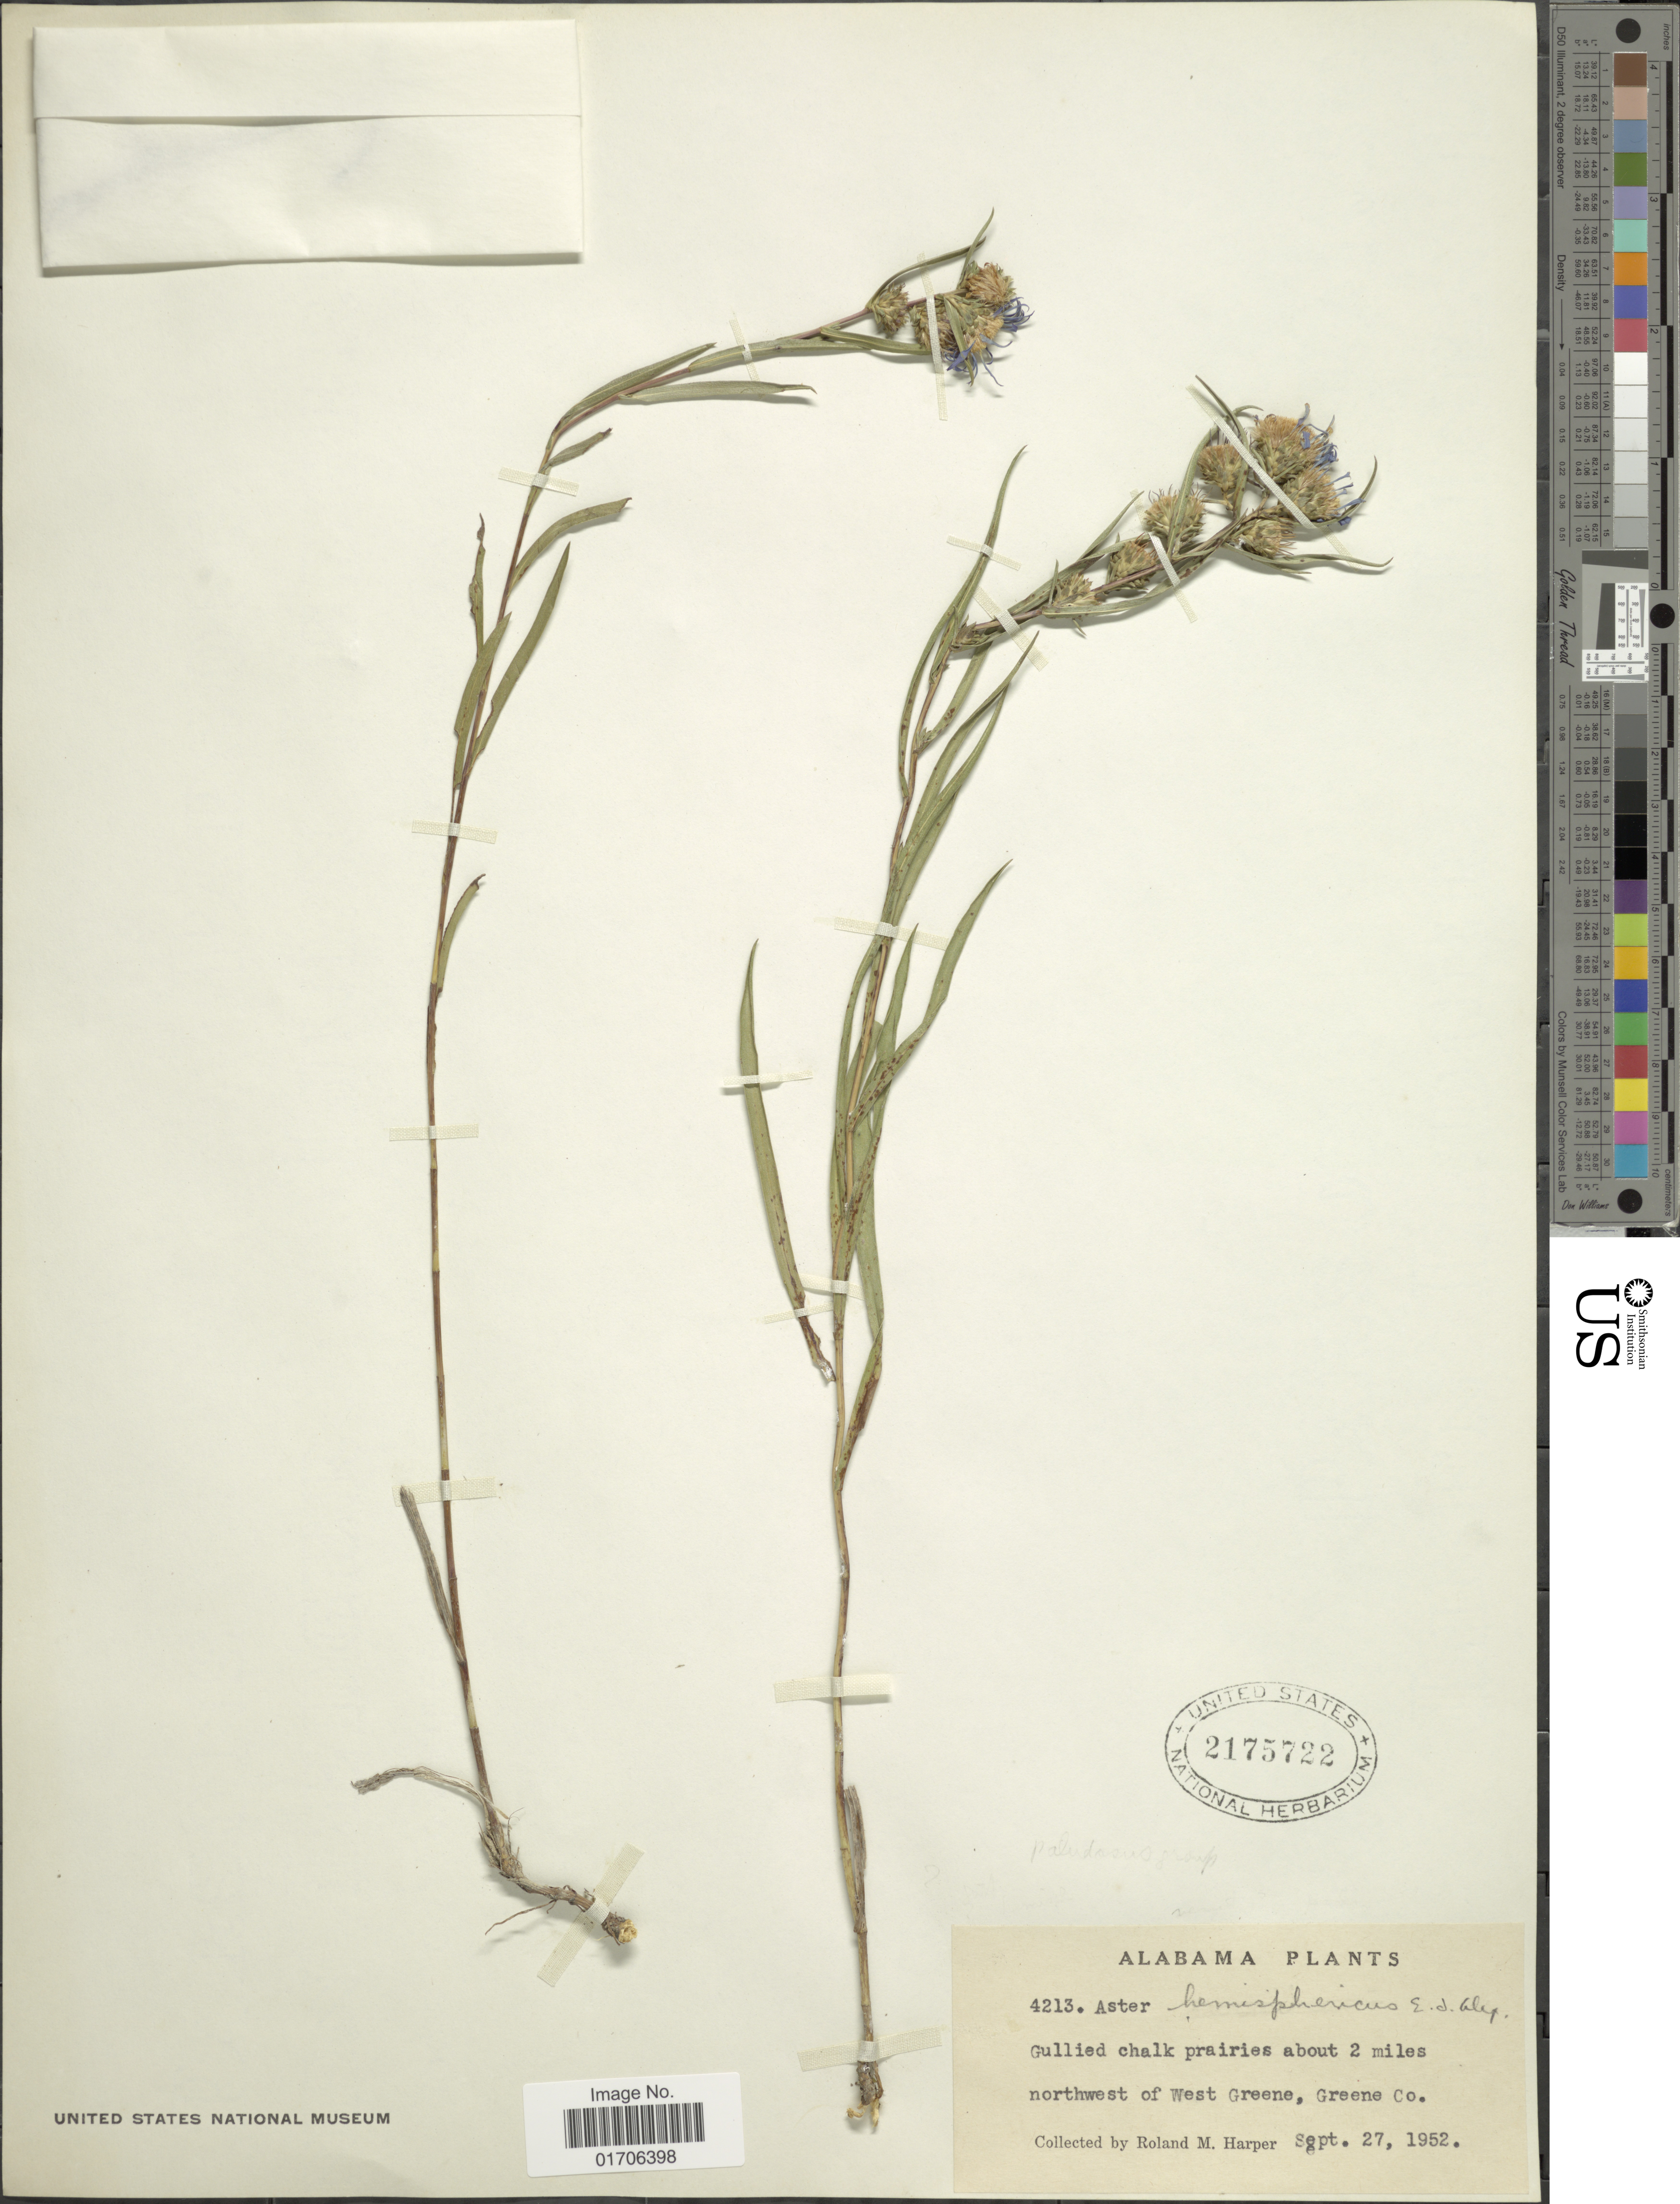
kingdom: Plantae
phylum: Tracheophyta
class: Magnoliopsida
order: Asterales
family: Asteraceae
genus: Eurybia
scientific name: Eurybia hemispherica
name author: G.L. Nesom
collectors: R. M. Harper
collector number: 4213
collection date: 1952-09-27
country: United States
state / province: Alabama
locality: Alabama. Gullied chalk prairies about 2 miles northwest of West Greene, Greene Co.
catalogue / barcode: US 2175722